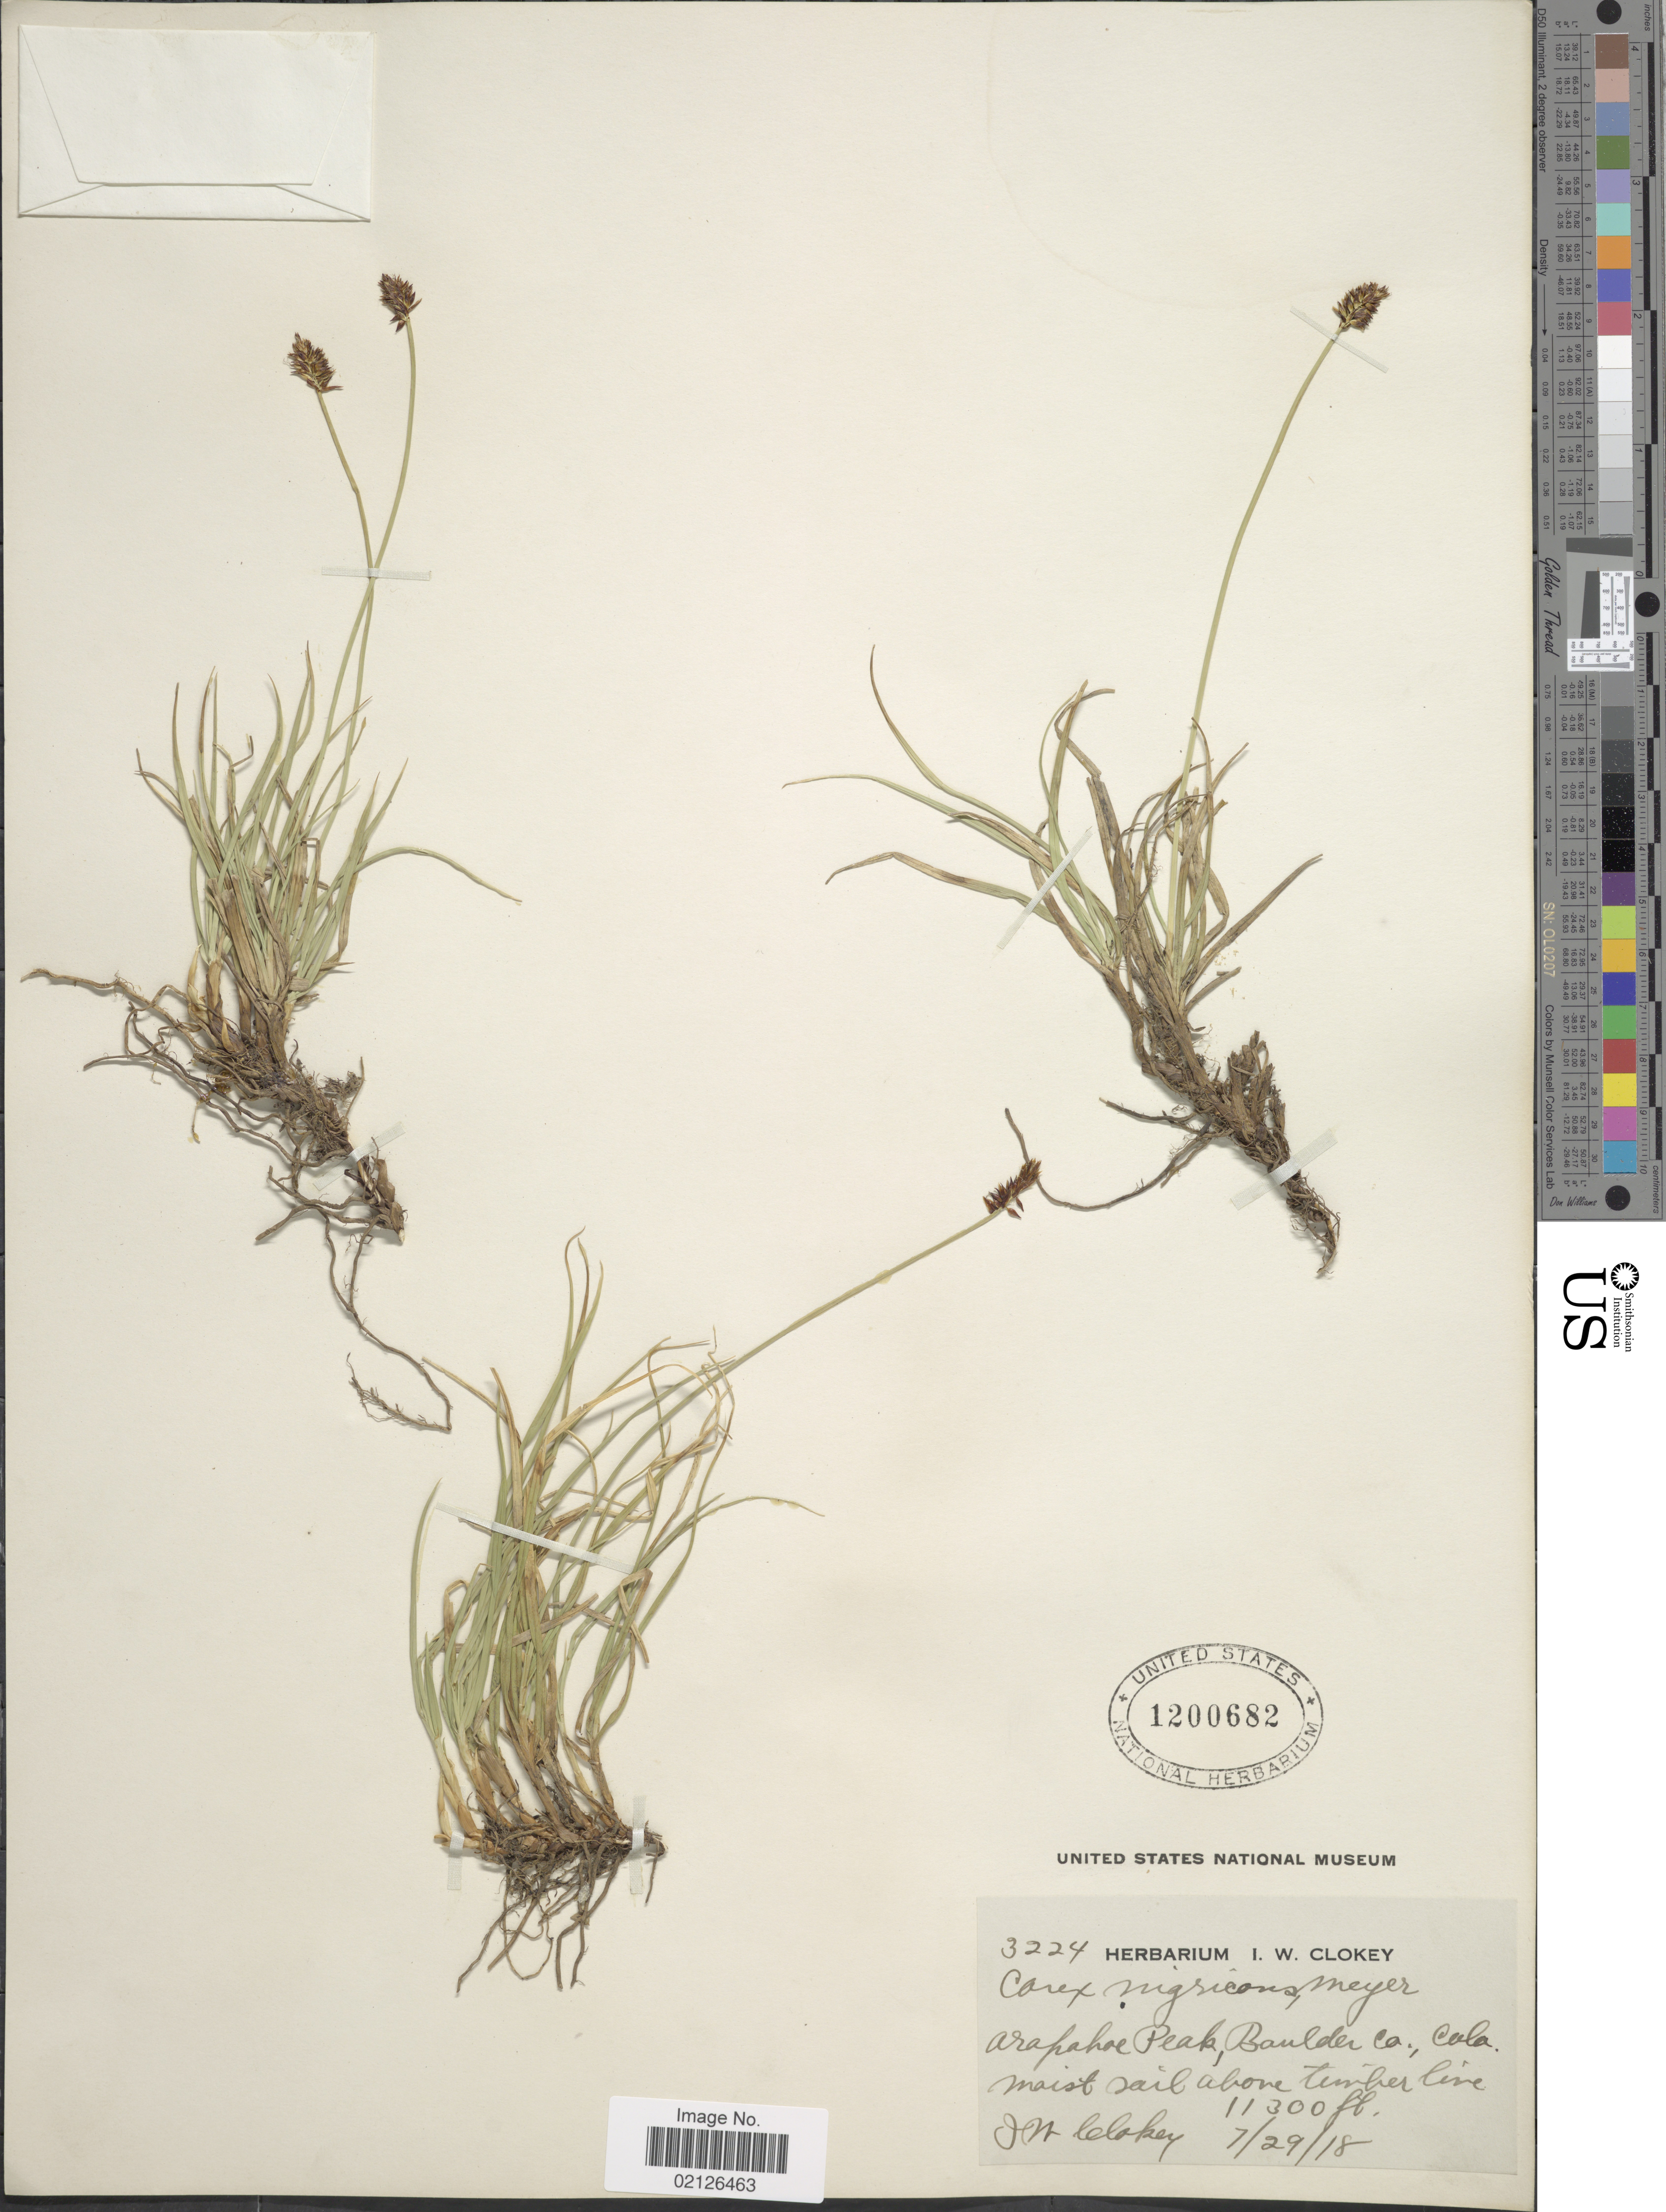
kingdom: Plantae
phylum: Tracheophyta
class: Liliopsida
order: Poales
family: Cyperaceae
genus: Carex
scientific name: Carex nigricans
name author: C.A. Mey.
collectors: I. W. Clokey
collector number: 3224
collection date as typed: Transcribed d/m/y: 29/7/18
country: United States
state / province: Colorado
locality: Arapahoe Peak, Boulder Co.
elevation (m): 3444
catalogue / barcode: US 1200682